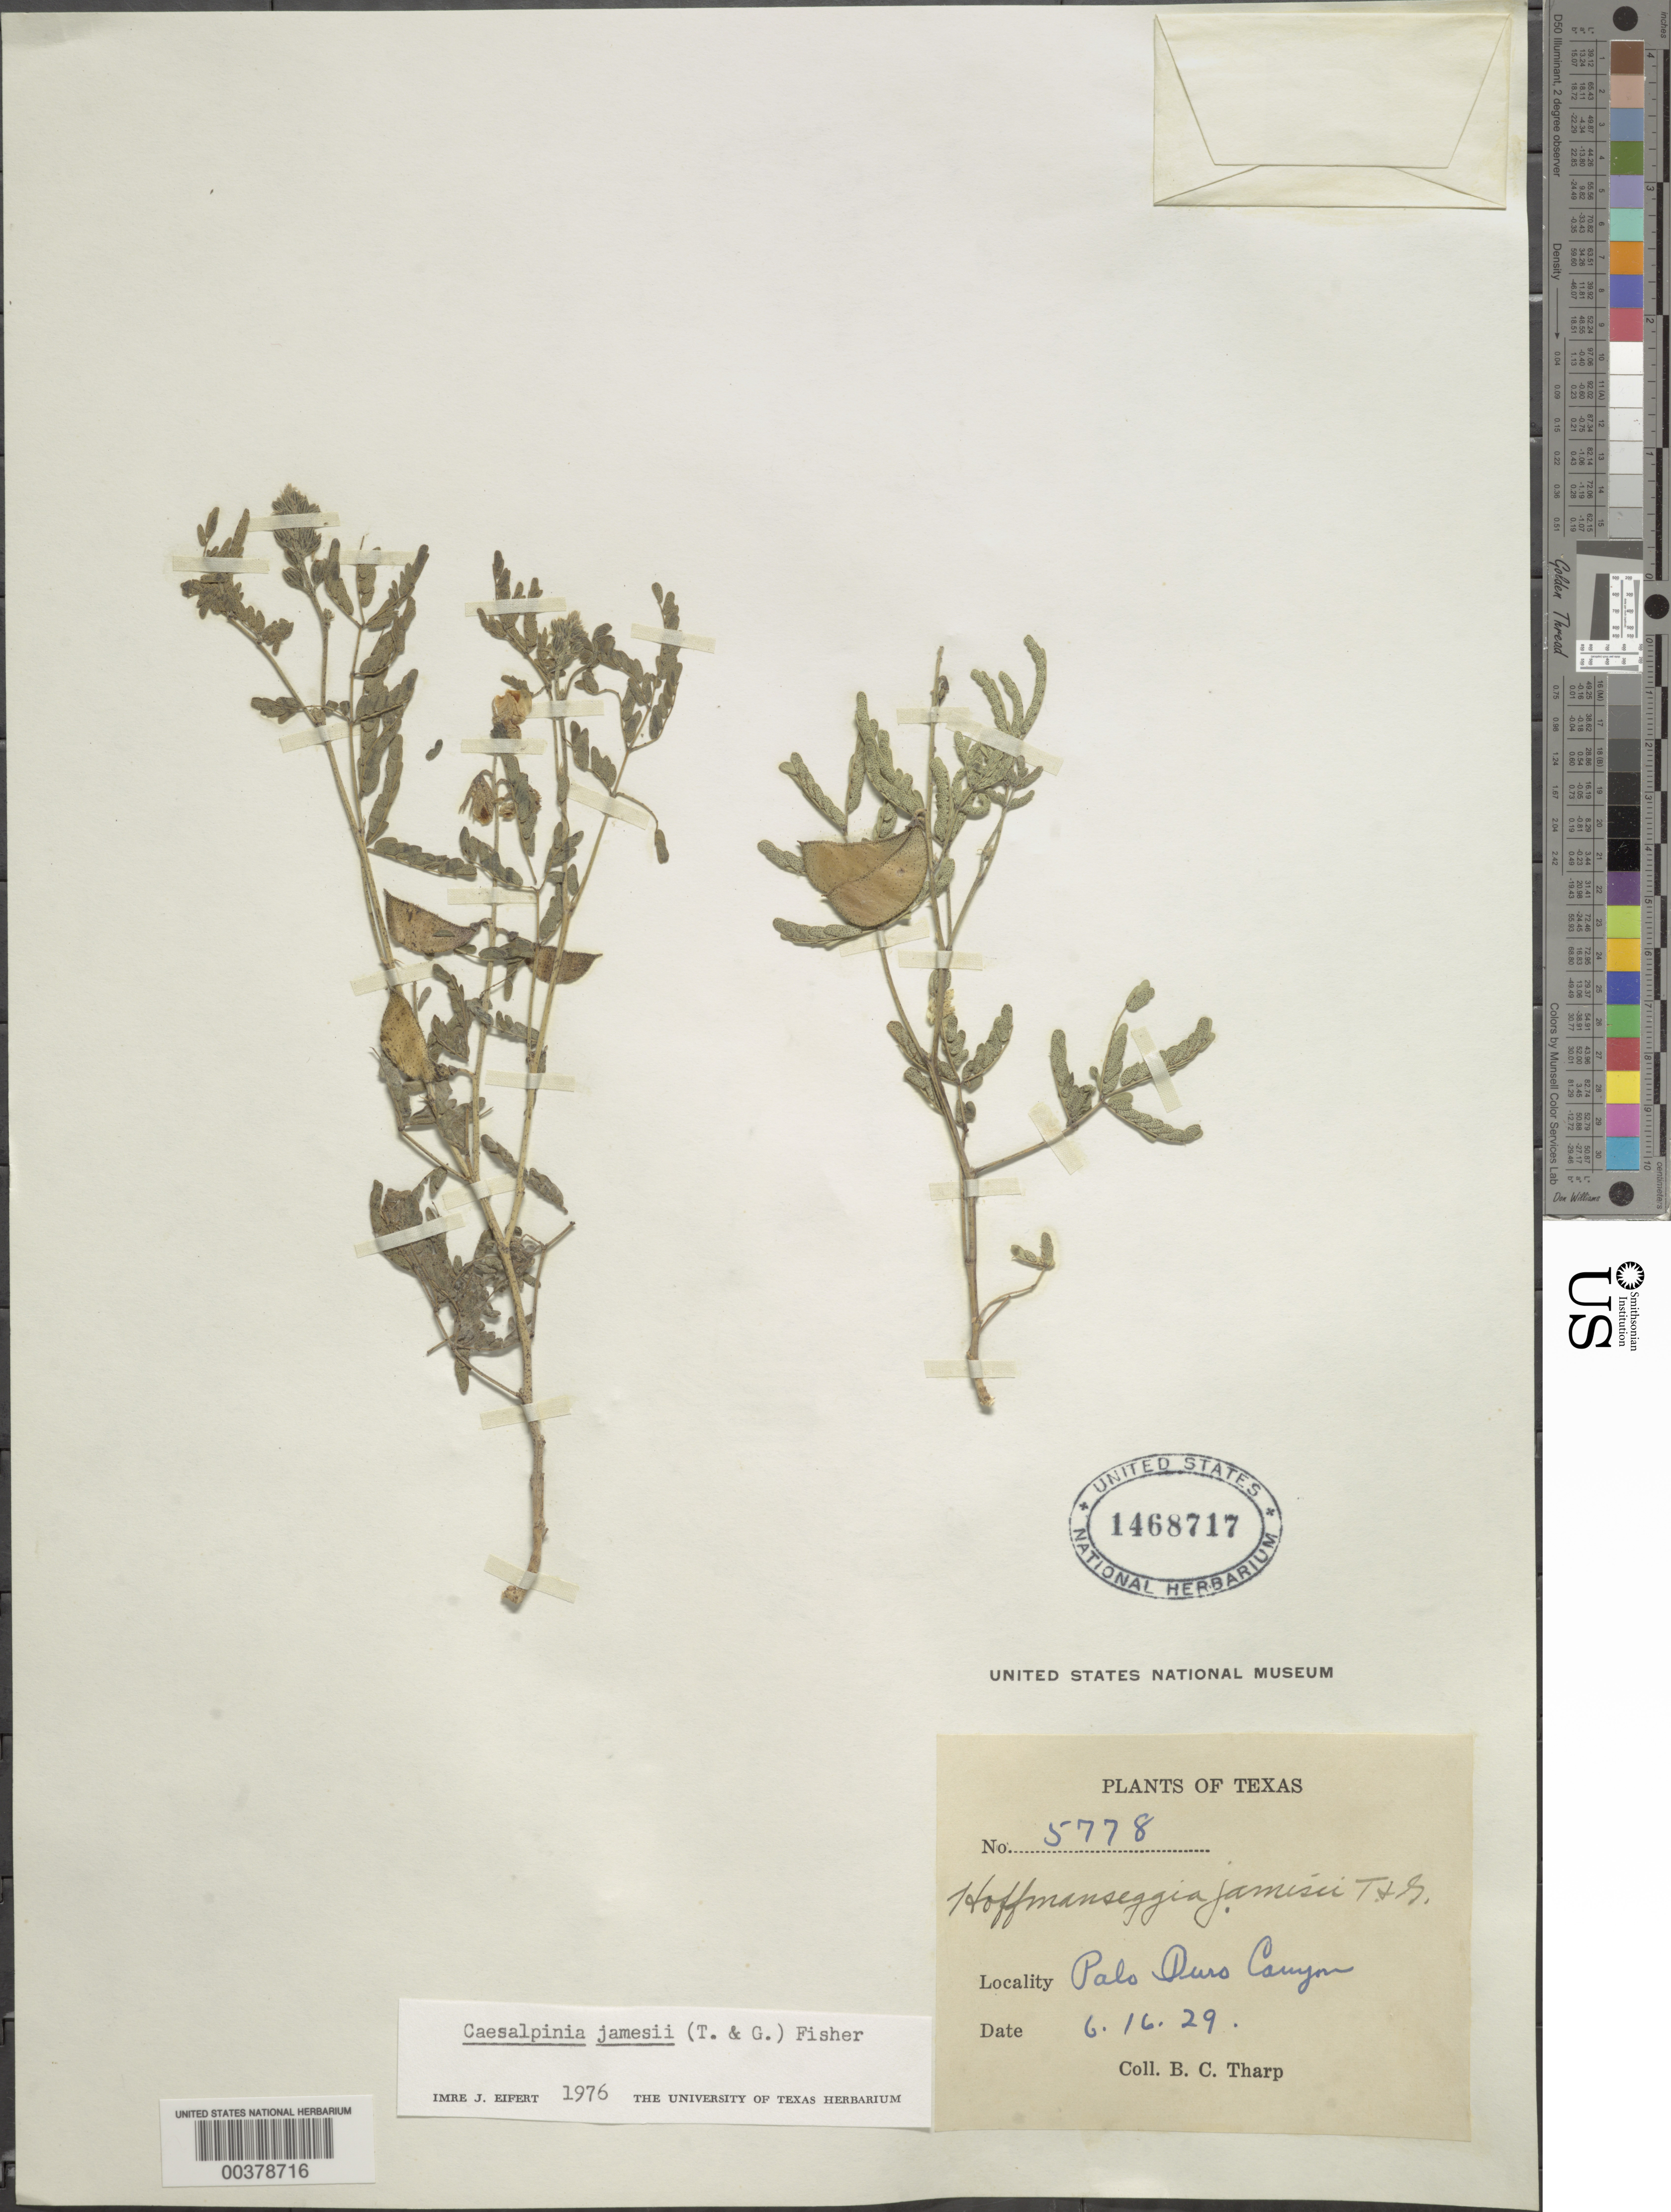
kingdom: Plantae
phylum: Tracheophyta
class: Magnoliopsida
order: Fabales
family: Fabaceae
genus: Pomaria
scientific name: Pomaria jamesii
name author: (Torr. & A. Gray) Walp.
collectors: B. C. Tharp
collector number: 5778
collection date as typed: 16 Jun 1929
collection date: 1929-06-16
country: United States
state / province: Texas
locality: Palo duro canyon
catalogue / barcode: US 1468717